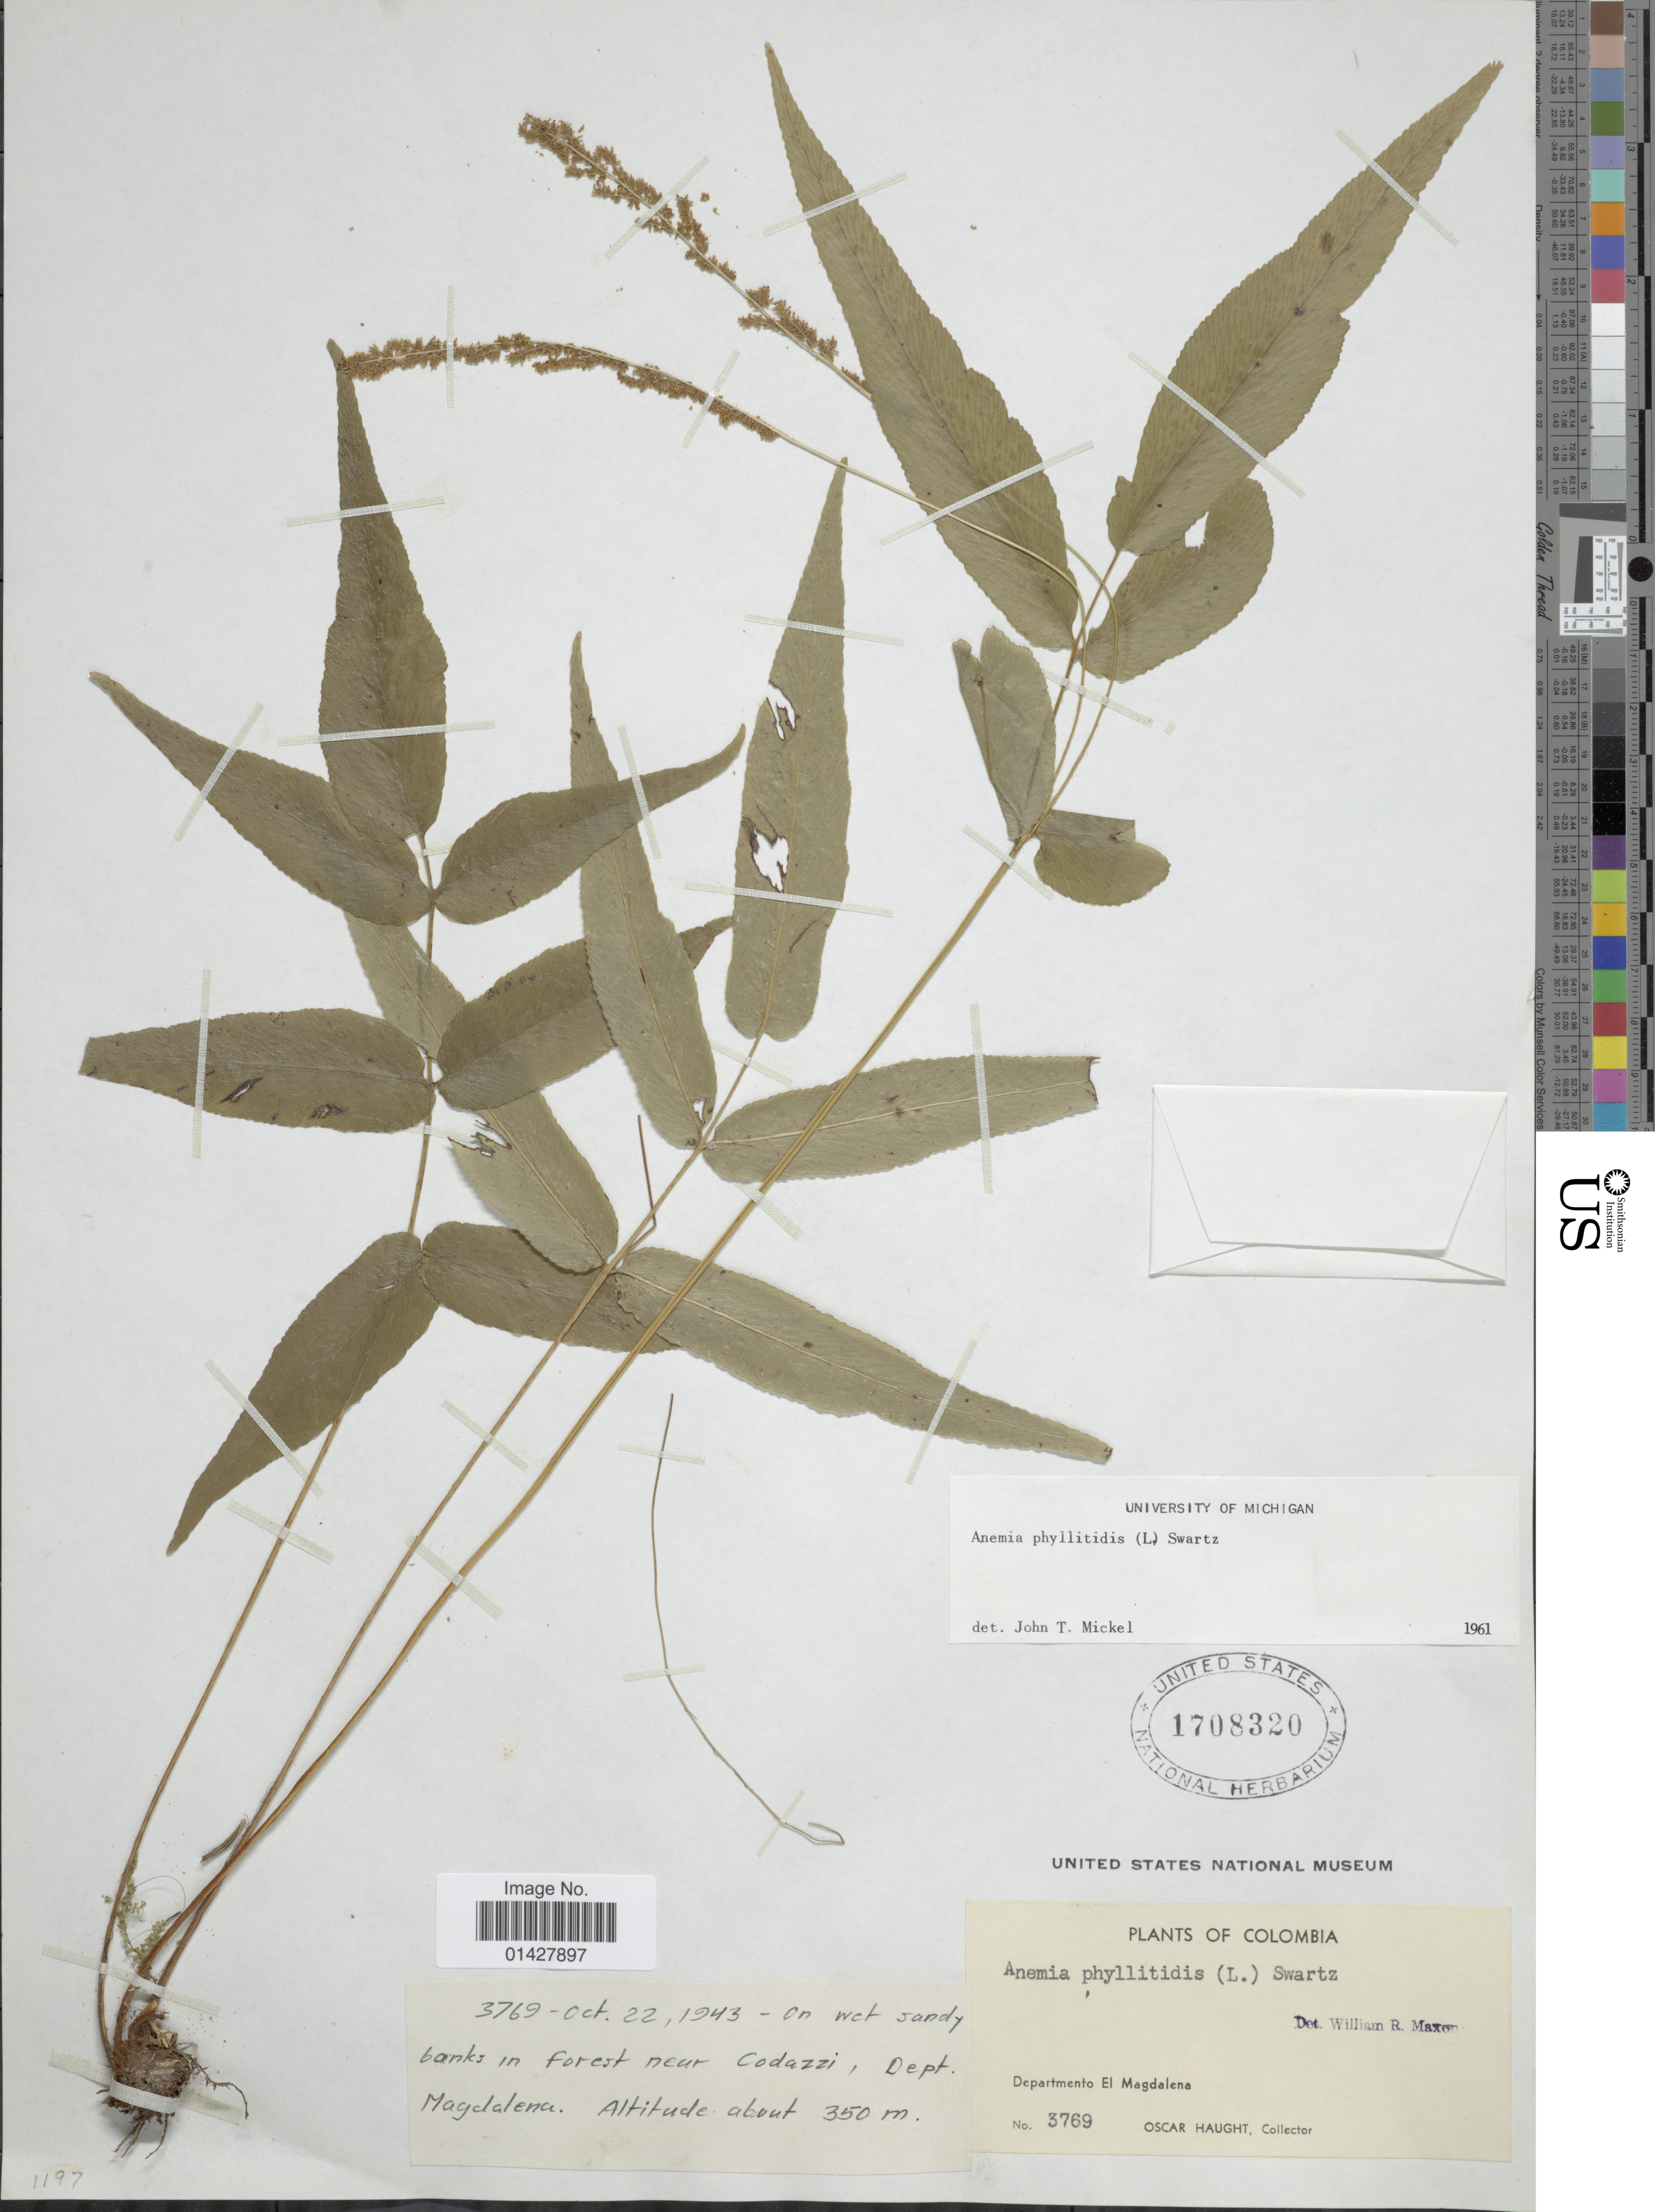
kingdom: Plantae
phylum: Tracheophyta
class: Polypodiopsida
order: Schizaeales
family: Anemiaceae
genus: Anemia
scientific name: Anemia phyllitidis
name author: (L.) Sw.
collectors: O. Haught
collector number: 3769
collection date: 1943-10-22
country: Colombia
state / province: Magdalena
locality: Near Codazzi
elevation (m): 350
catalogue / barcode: US 1708320